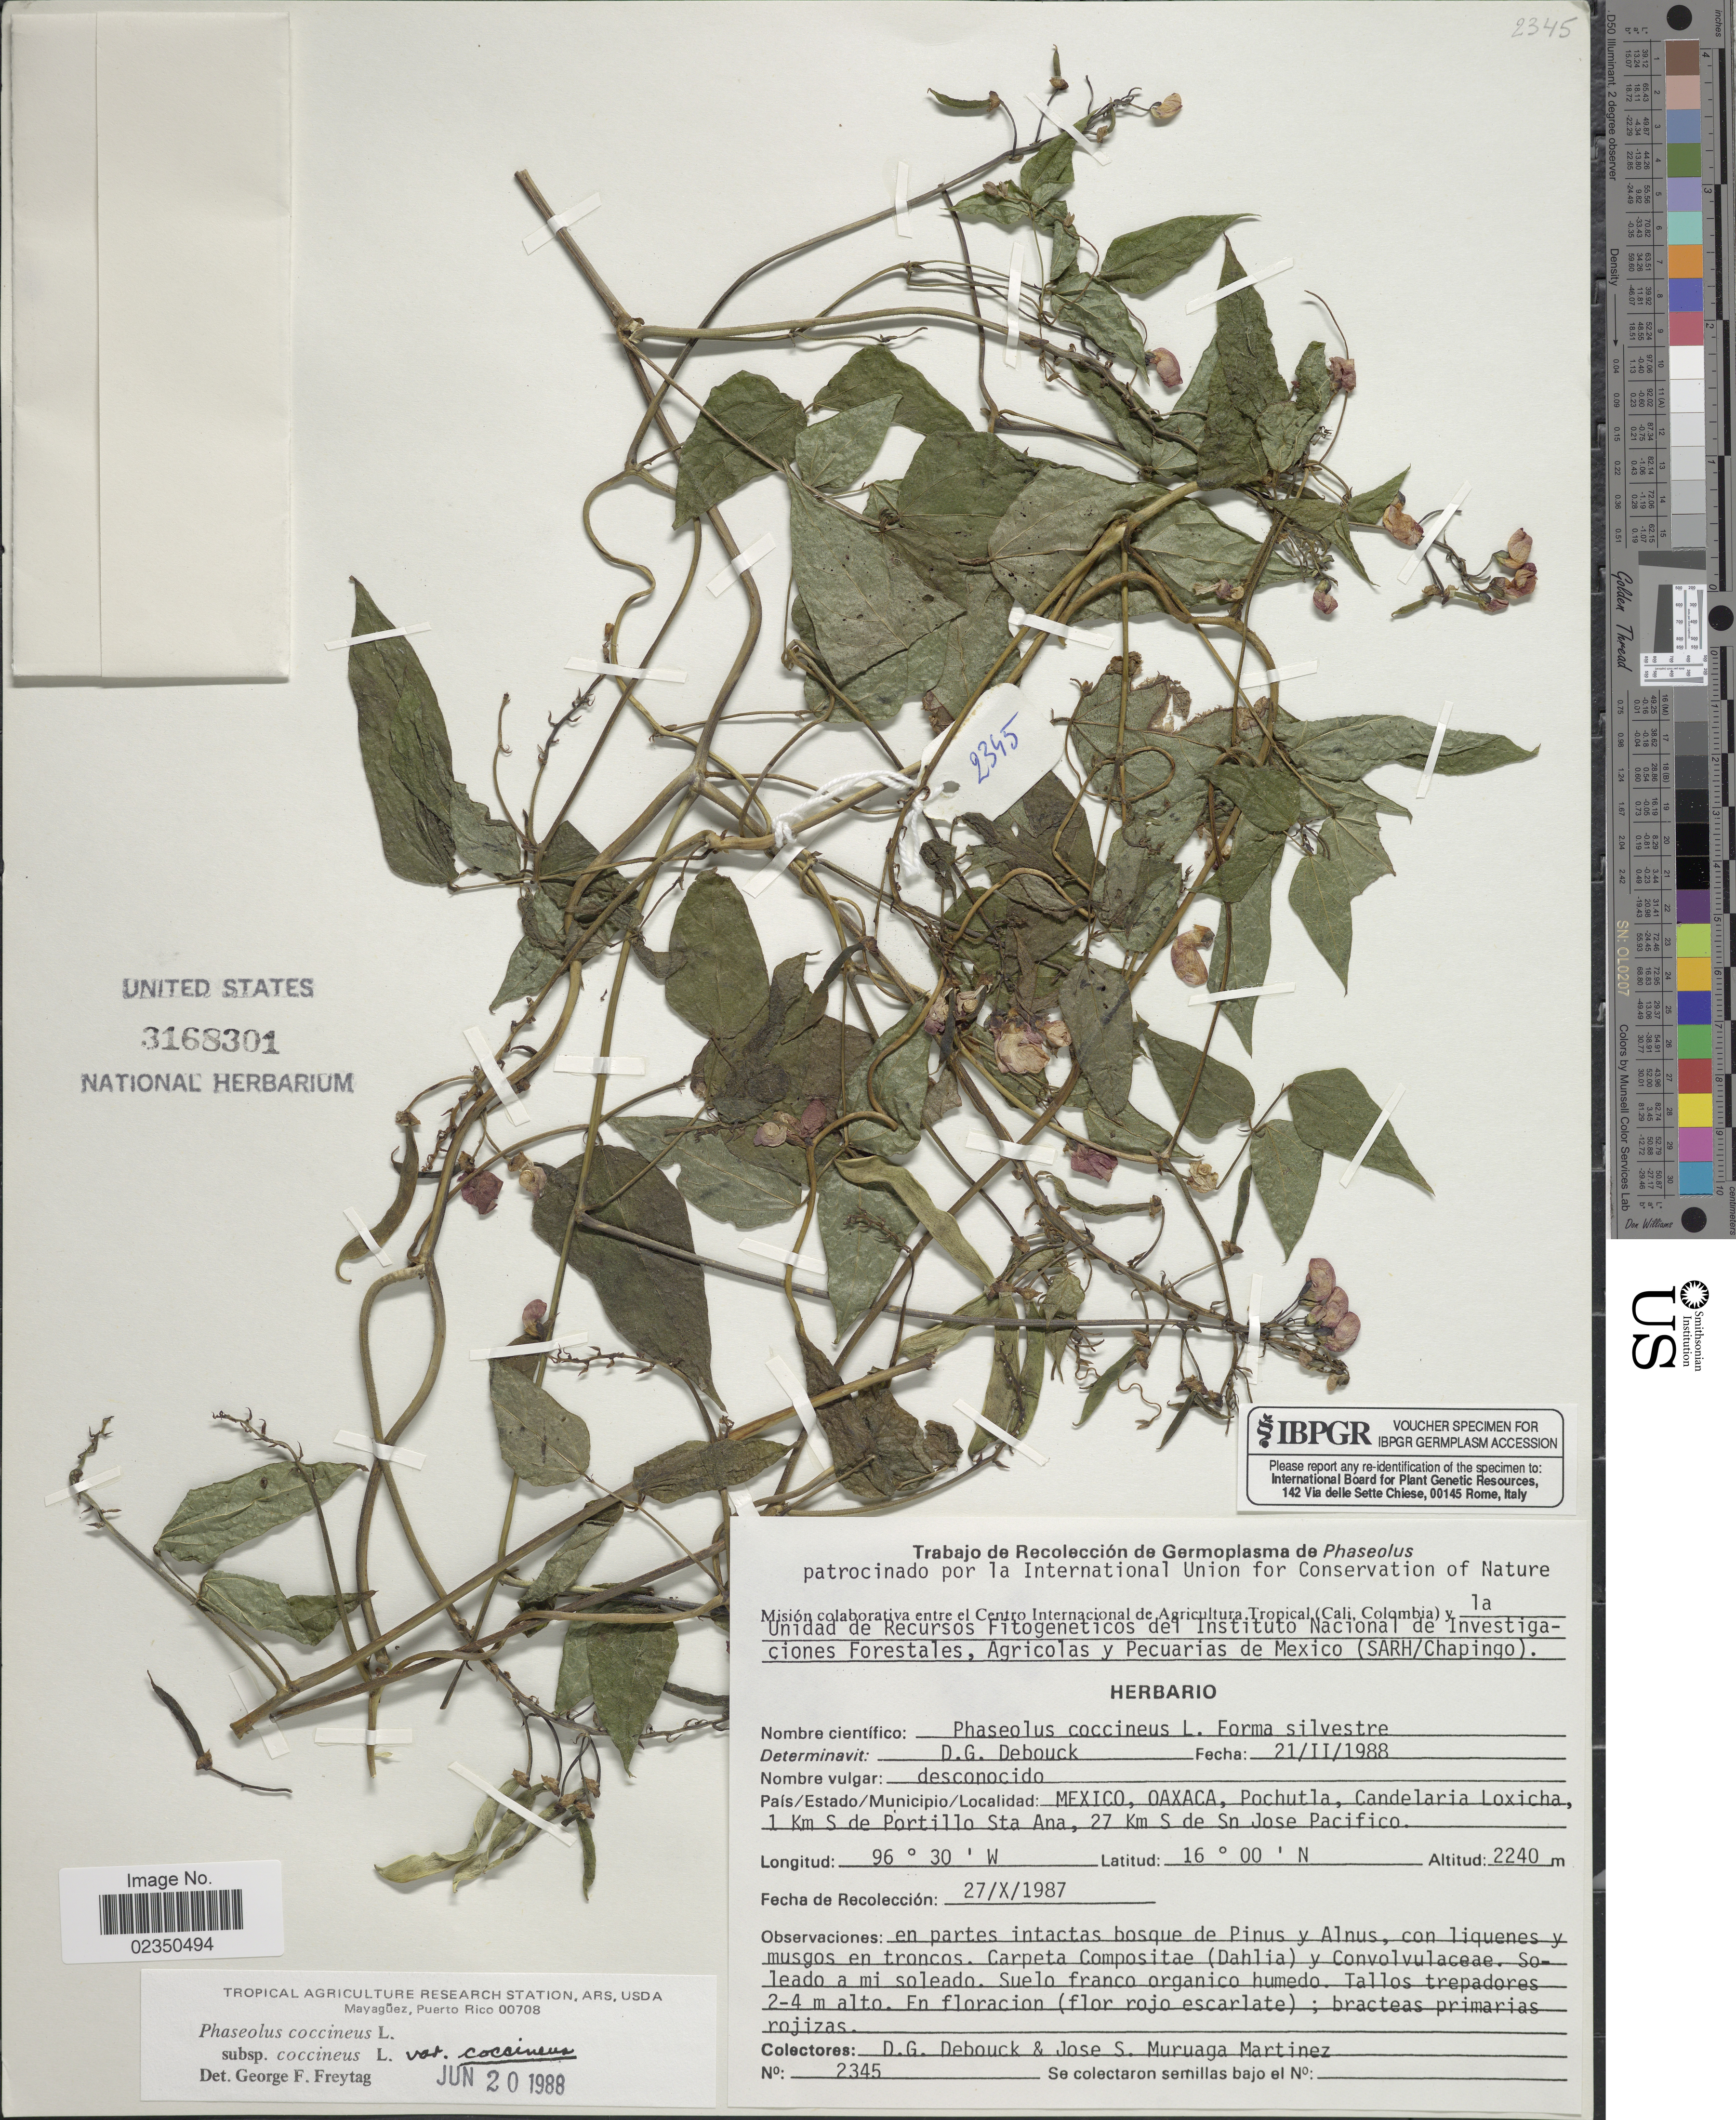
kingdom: Plantae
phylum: Tracheophyta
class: Magnoliopsida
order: Fabales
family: Fabaceae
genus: Phaseolus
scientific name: Phaseolus coccineus subsp. coccineus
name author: L.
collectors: D. Debouck & J. Muruaga Martinez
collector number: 2345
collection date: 1987-10-27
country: Mexico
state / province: Oaxaca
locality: Pochutla, Candelaria Loxicha, 1 Km S de Portillo Sta Ana, 27 Km S de Sn Jose Pacifico.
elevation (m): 2240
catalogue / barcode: US 3168301